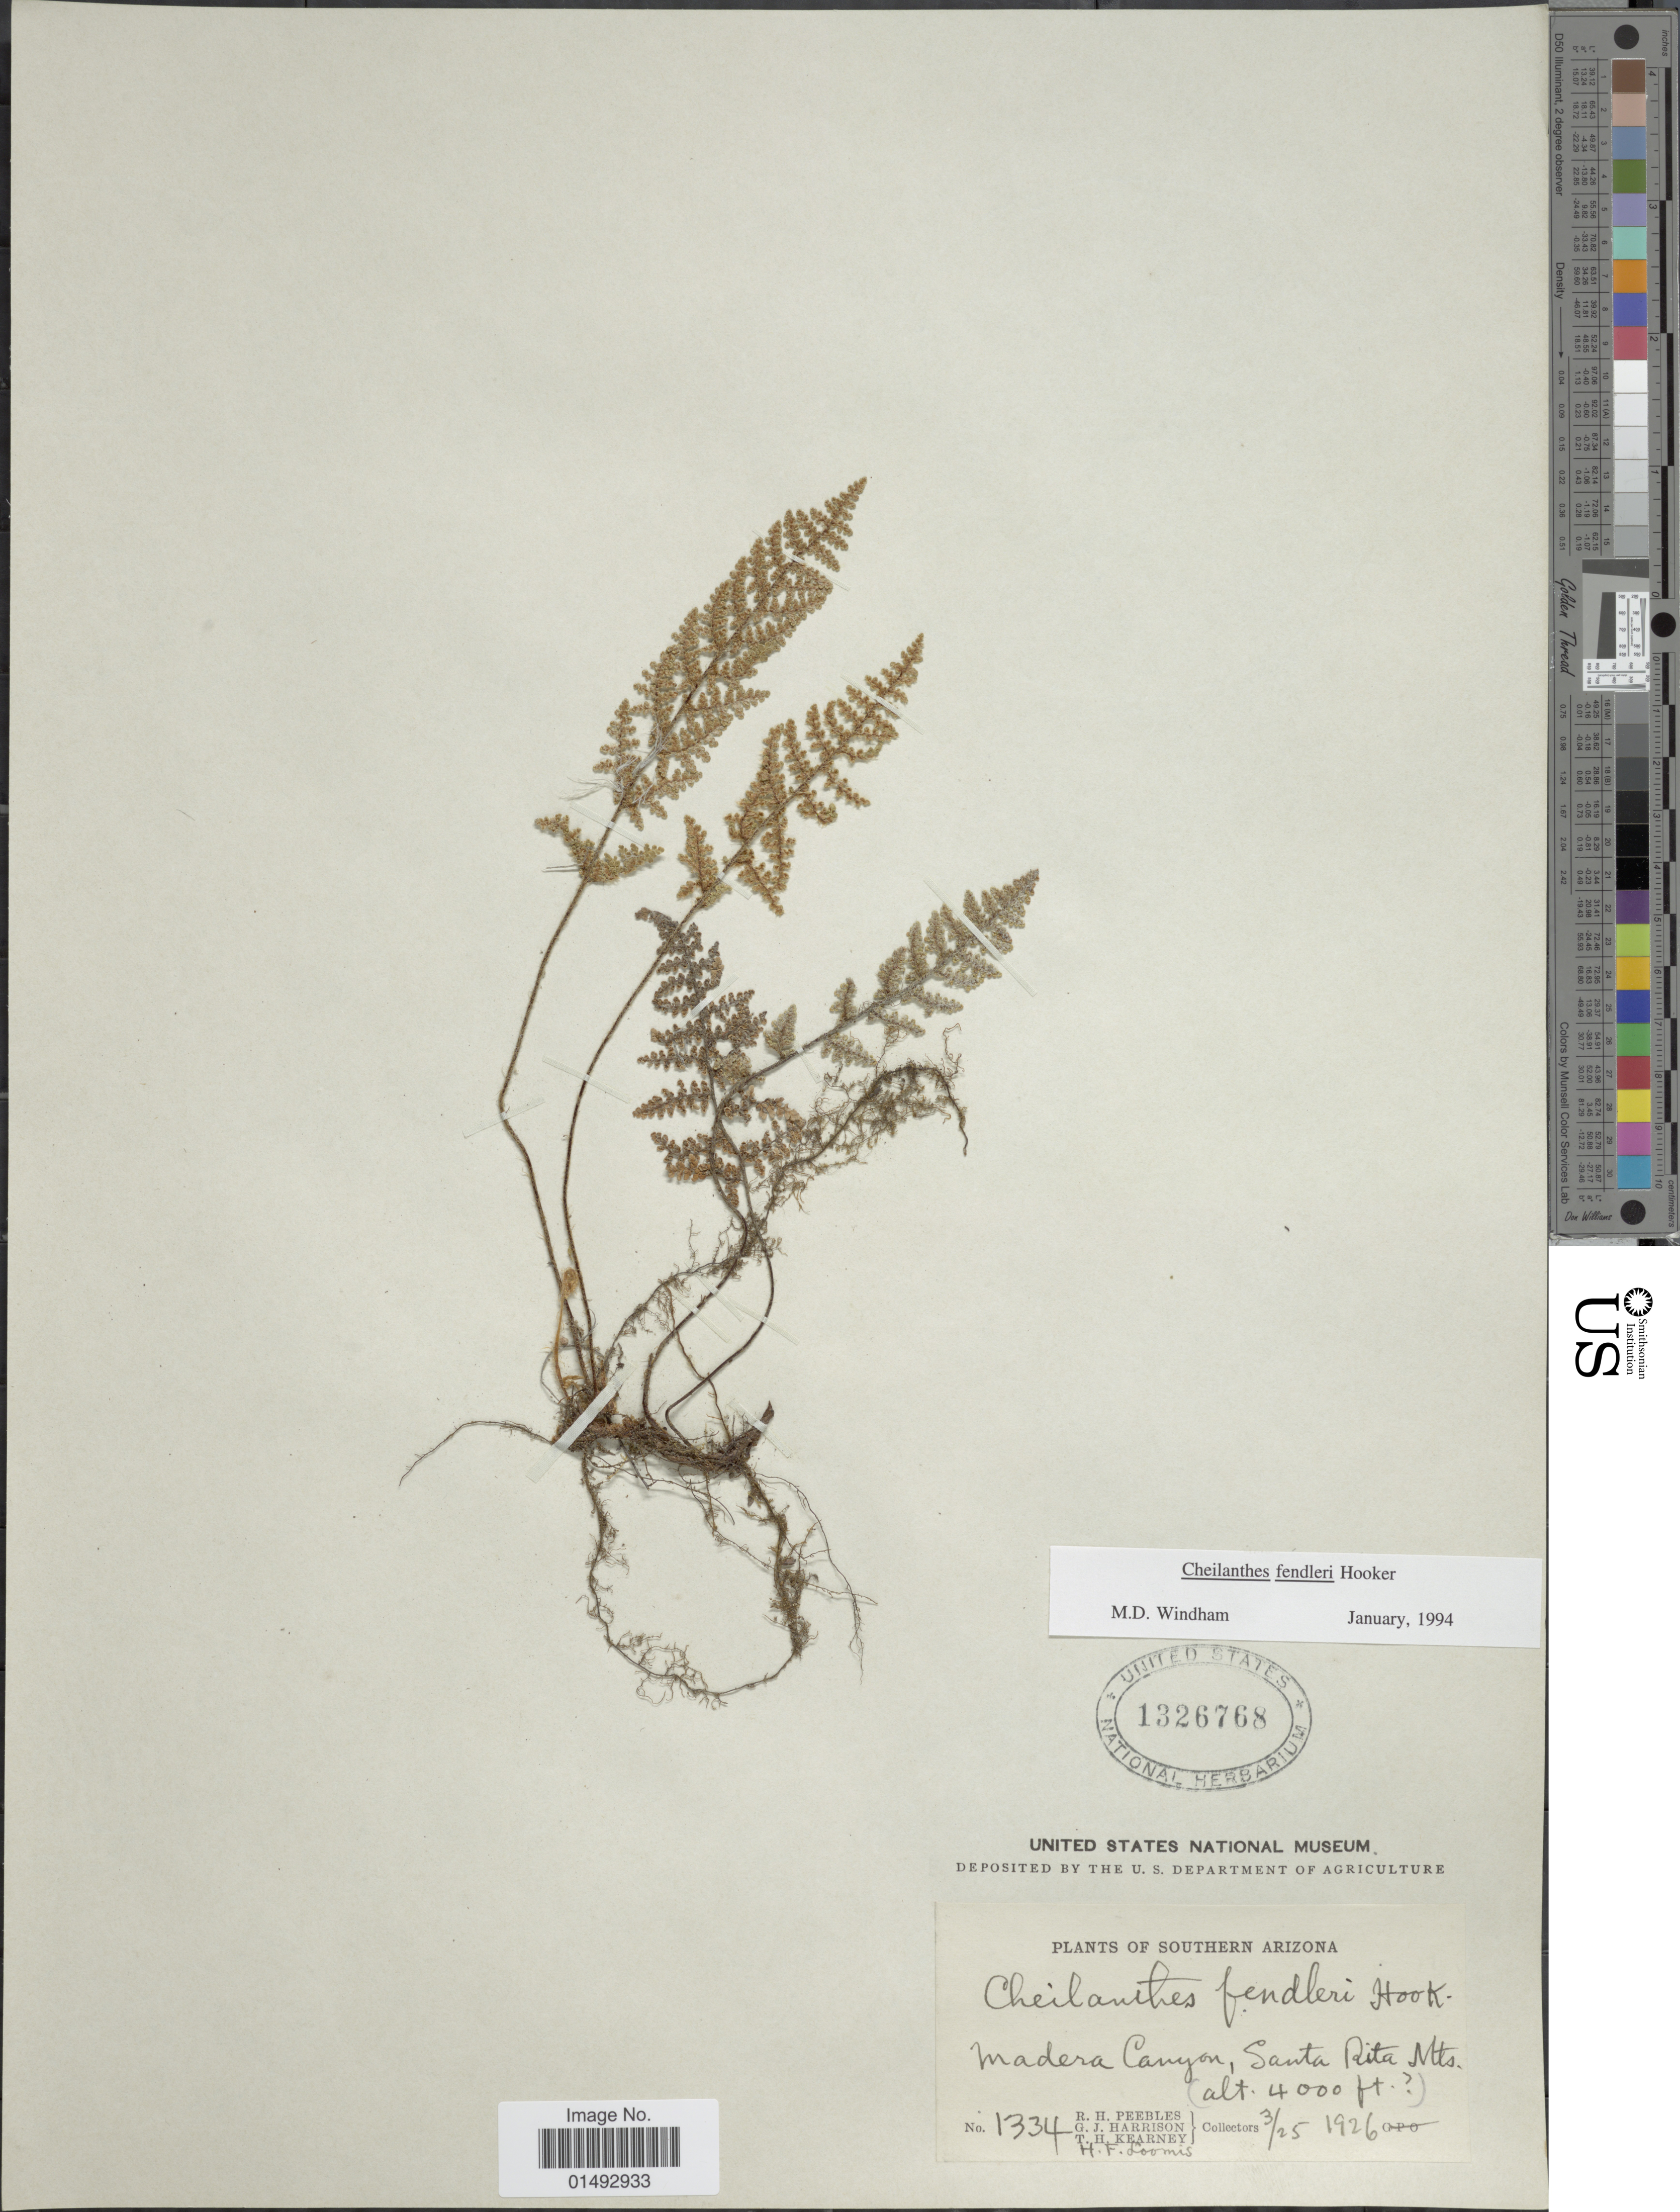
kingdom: Plantae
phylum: Tracheophyta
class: Polypodiopsida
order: Polypodiales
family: Pteridaceae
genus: Myriopteris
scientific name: Myriopteris fendleri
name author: (Hook.) E. Fourn.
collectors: R. H. Peebles, G. J. Harrison, T. H. Kearney & H. F. Loomis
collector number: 1334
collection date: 1926-03-25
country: United States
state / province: Arizona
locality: Southern Arizona, Madera Canyon, Santa Rita Mts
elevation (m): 1219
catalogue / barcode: US 1326768